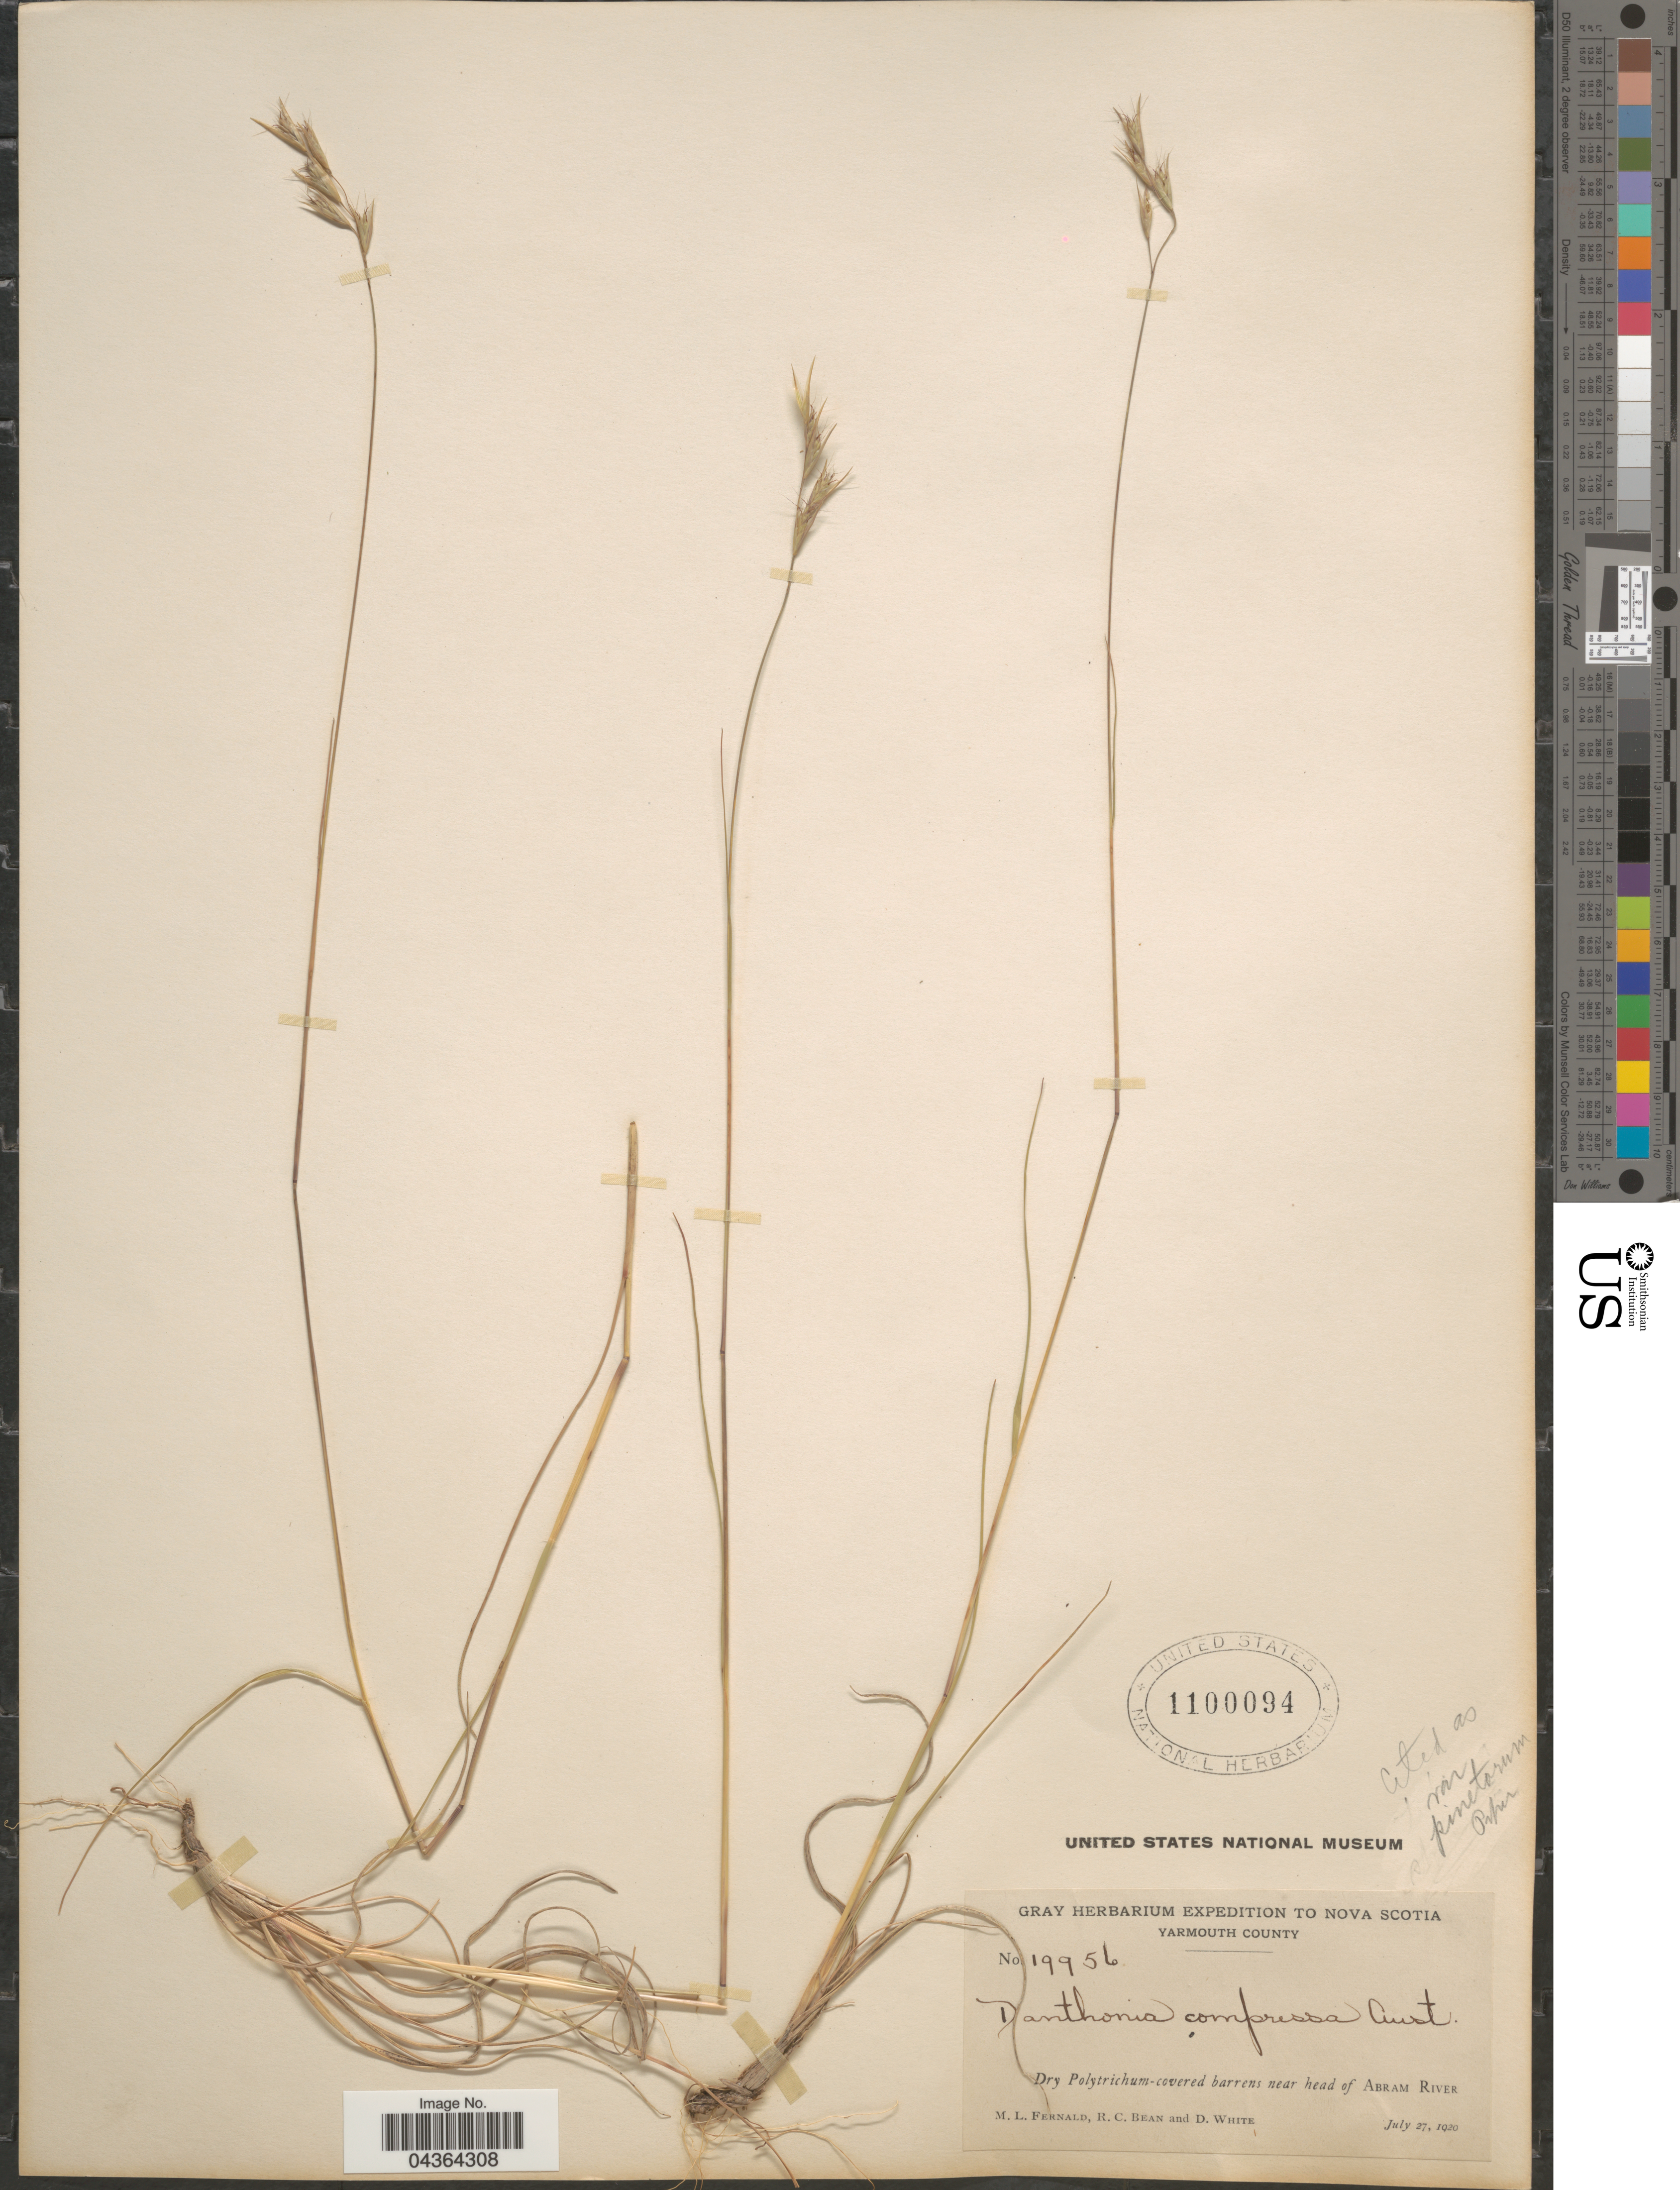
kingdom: Plantae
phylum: Tracheophyta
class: Liliopsida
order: Poales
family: Poaceae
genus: Danthonia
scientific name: Danthonia spicata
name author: (L.) P. Beauv. ex Roem. & Schult.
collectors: M. L. Fernald, R. Bean & D. White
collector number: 19956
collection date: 1920-07-27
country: Canada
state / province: Nova Scotia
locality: Expedition to Nova Scotia. Yarmouth County. Dry Polytrichum-covered barrens near head of Abram River.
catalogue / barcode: US 1100094